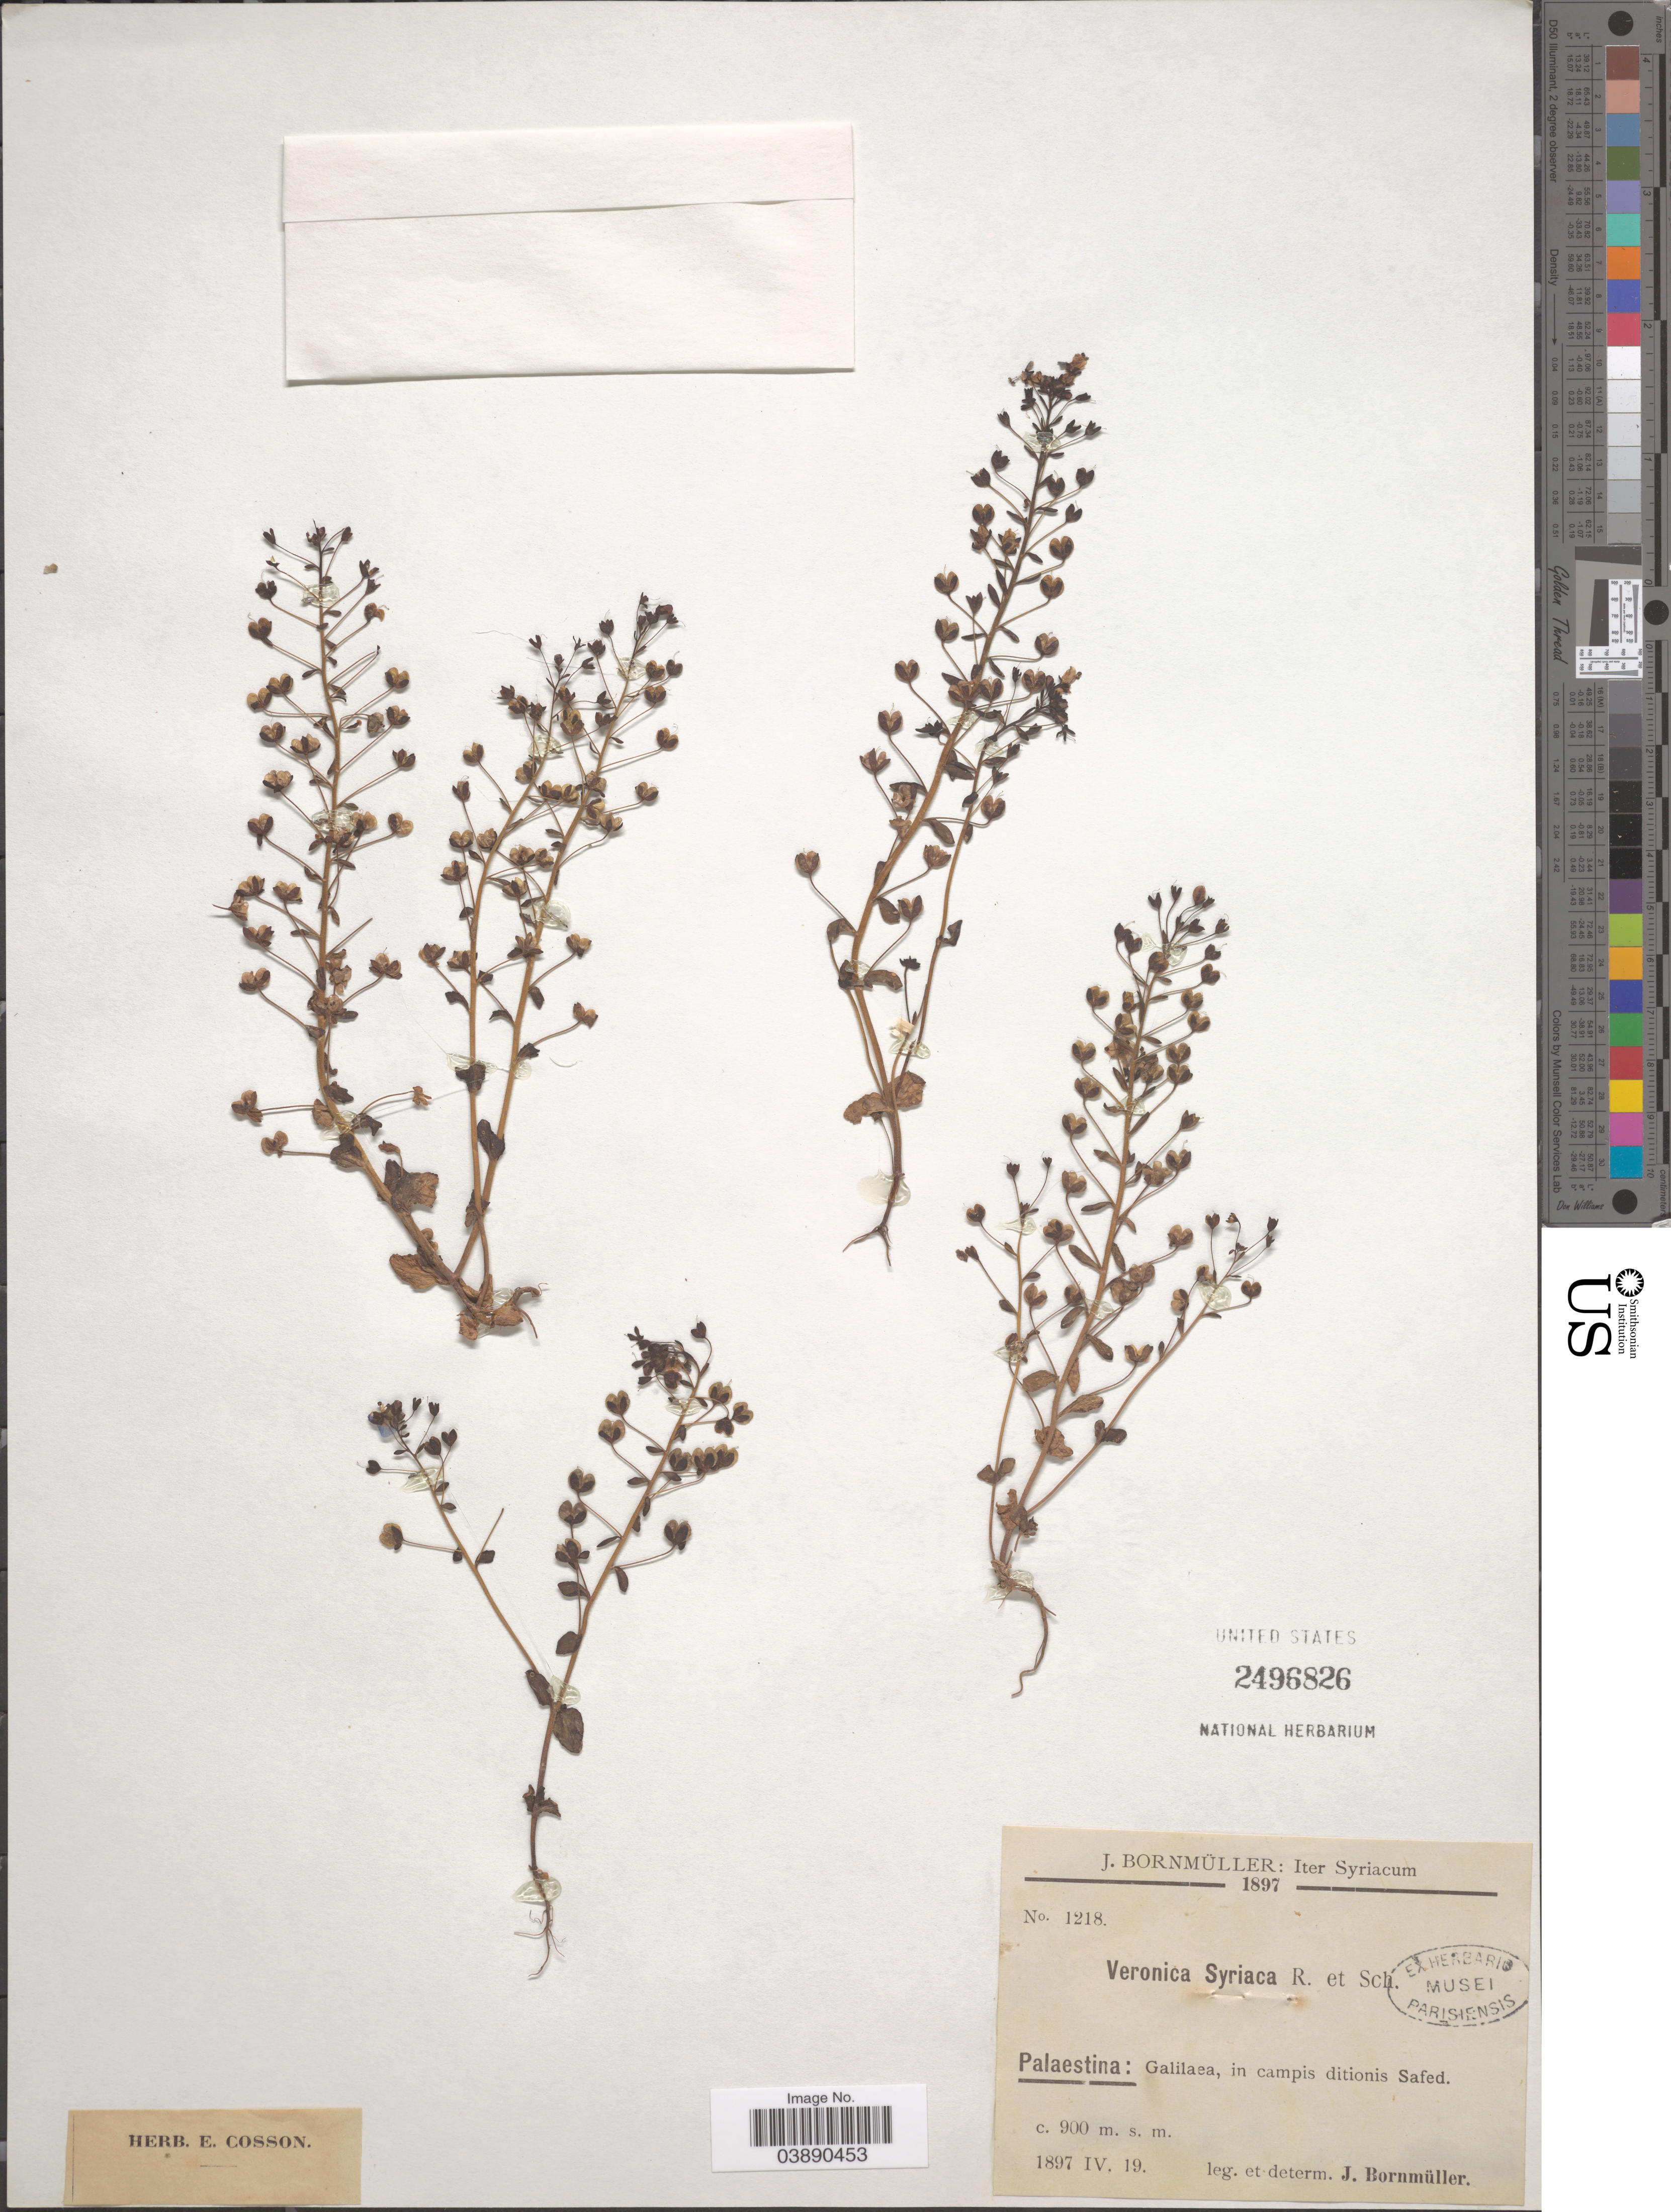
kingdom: Plantae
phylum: Tracheophyta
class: Magnoliopsida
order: Lamiales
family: Plantaginaceae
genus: Veronica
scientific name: Veronica syriaca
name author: Roem. & Schult.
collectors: J. Bornmüller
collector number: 1218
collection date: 1897-04-19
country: Syria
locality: Iter Syriacum. Palaestina: Galilaea, in campis ditionis Safed.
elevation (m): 900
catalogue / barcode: US 2496826